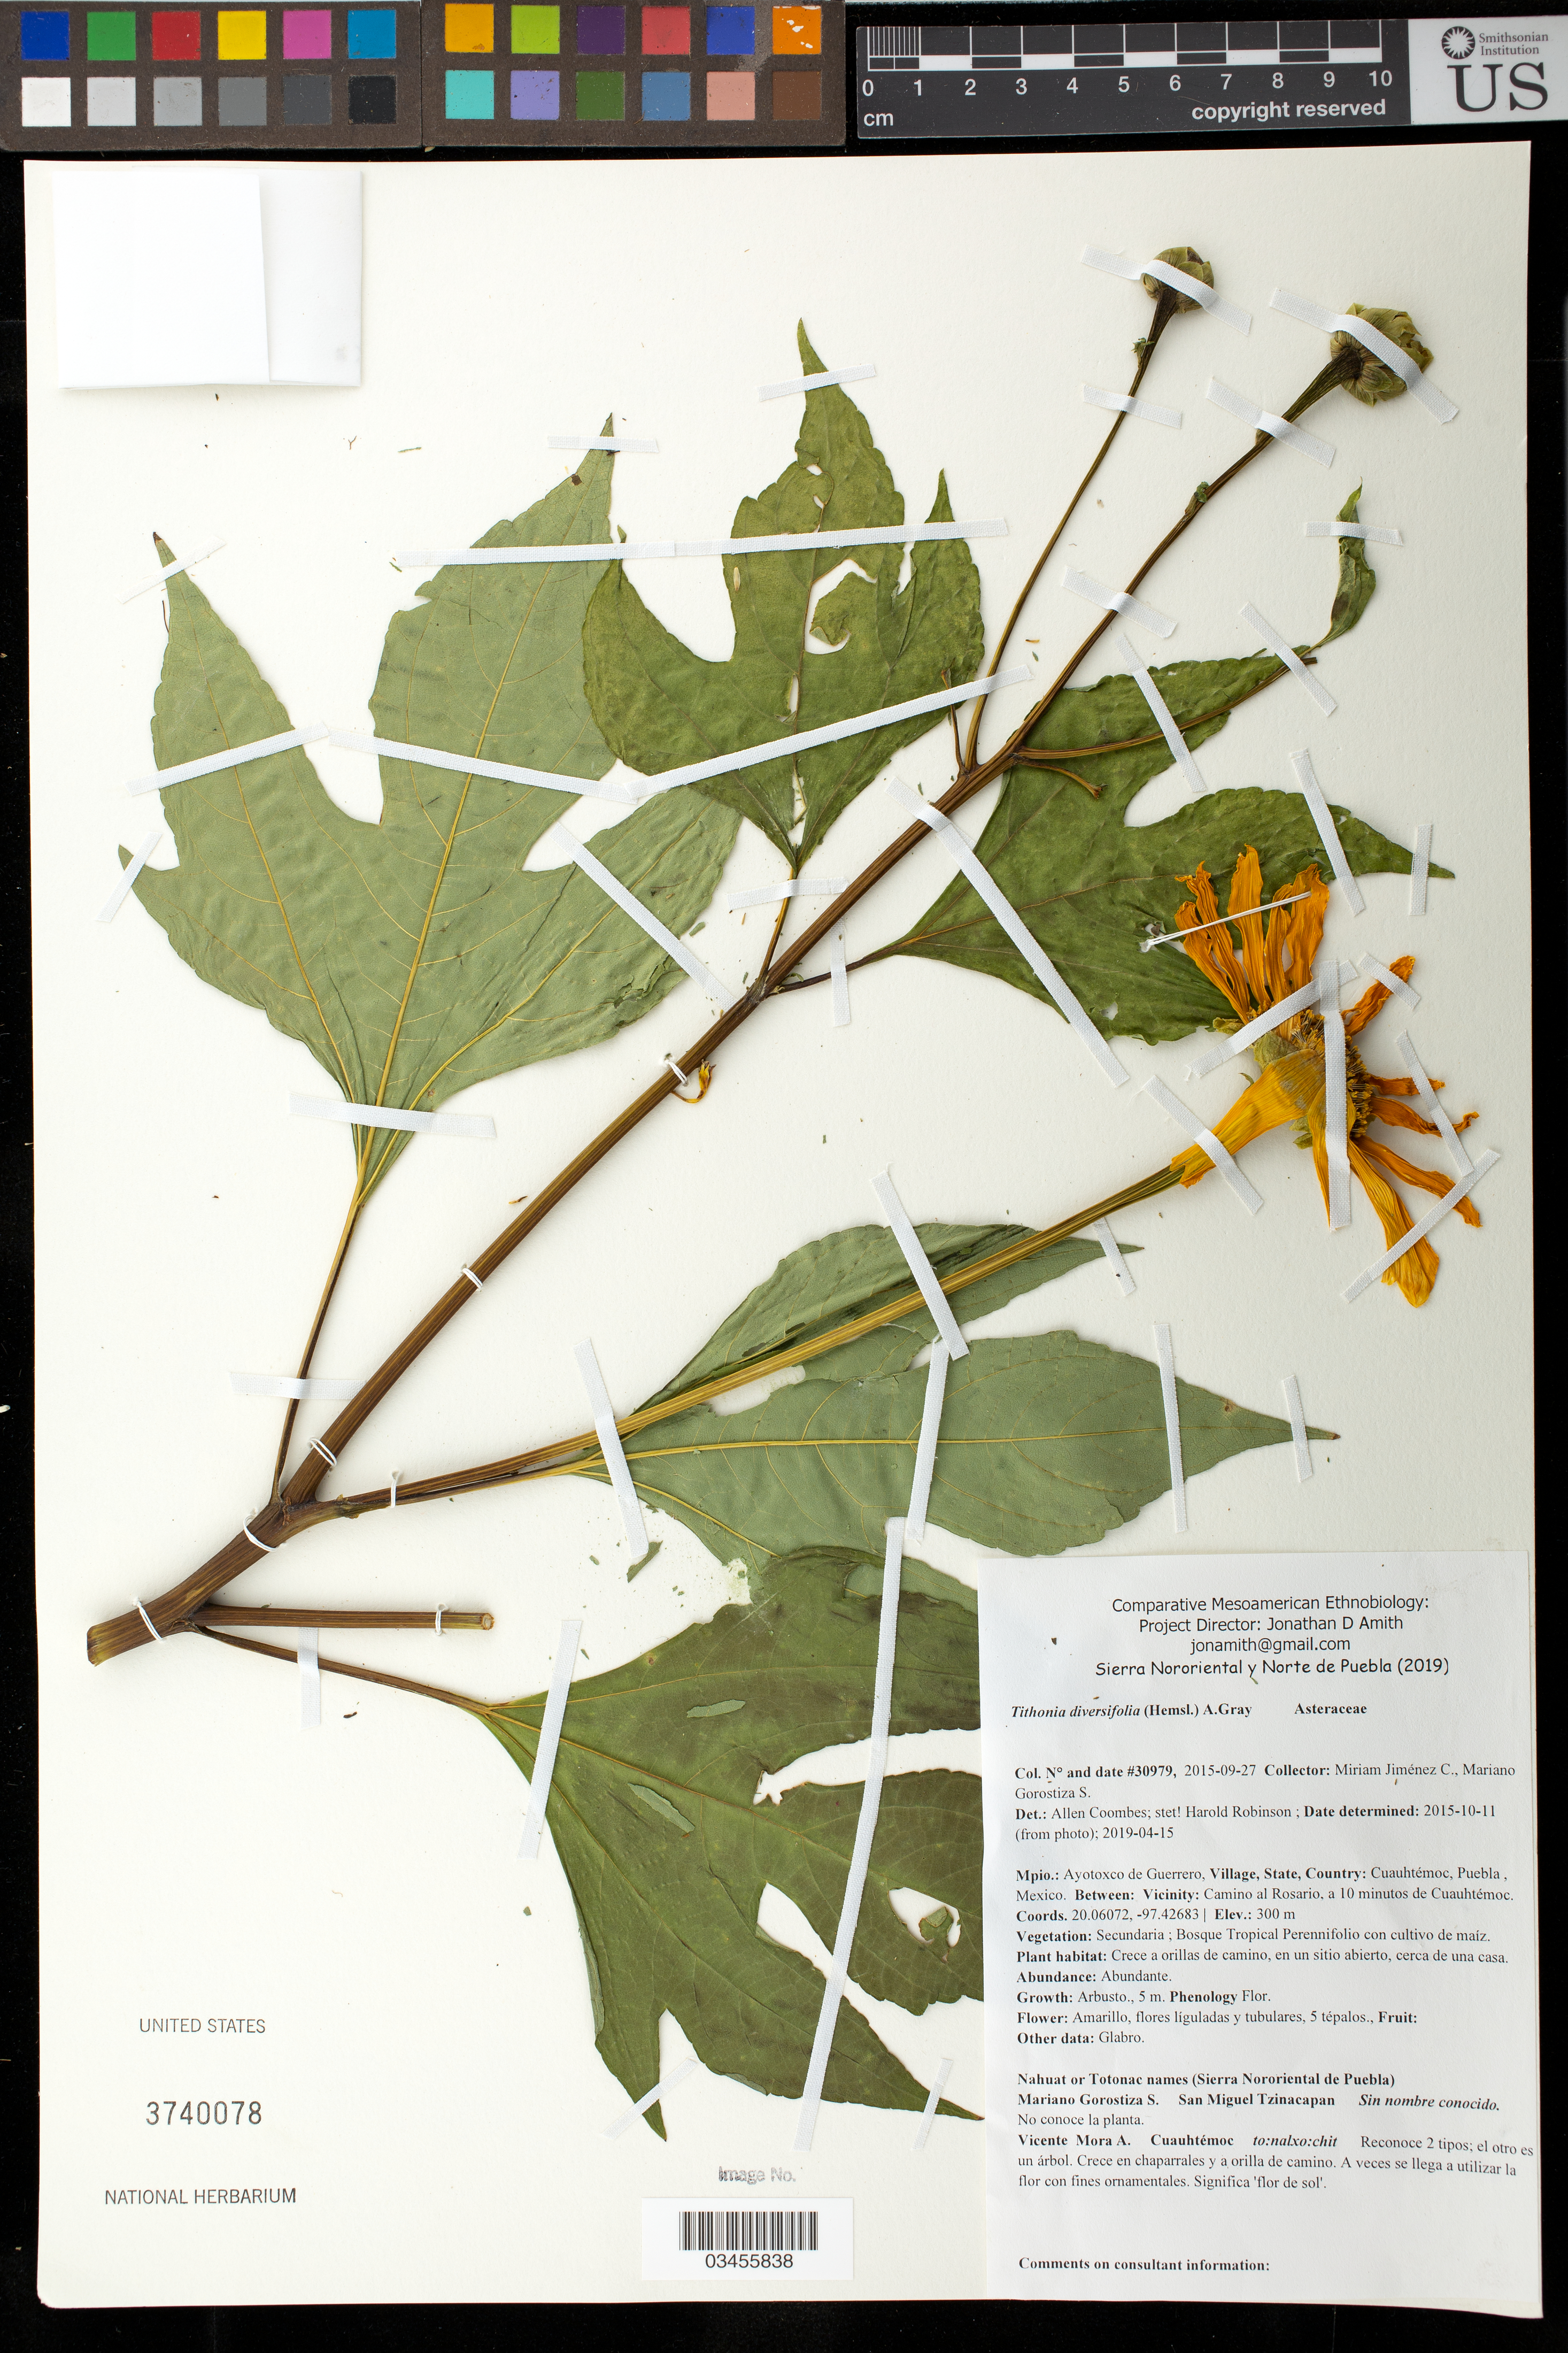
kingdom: Plantae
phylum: Tracheophyta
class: Magnoliopsida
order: Asterales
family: Asteraceae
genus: Tithonia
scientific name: Tithonia diversifolia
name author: (Hemsl.) A. Gray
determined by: Robinson, Harold E., (US)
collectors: M. Jiménez Chimil & M. Gorostiza S.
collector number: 30979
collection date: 2015-09-27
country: México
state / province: Puebla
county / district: Ayotoxco de Guerrero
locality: PUEBLO: Cuauhtémoc; LOCALIDAD EXACTA: Camino al Rosario, a 10 minutos de Cuauhtémoc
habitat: Bosque tropical perennifolio con cultivo de maíz | A orillas de camino, en un sitio abierto, cerca de una casa.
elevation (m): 300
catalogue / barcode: US 3740078